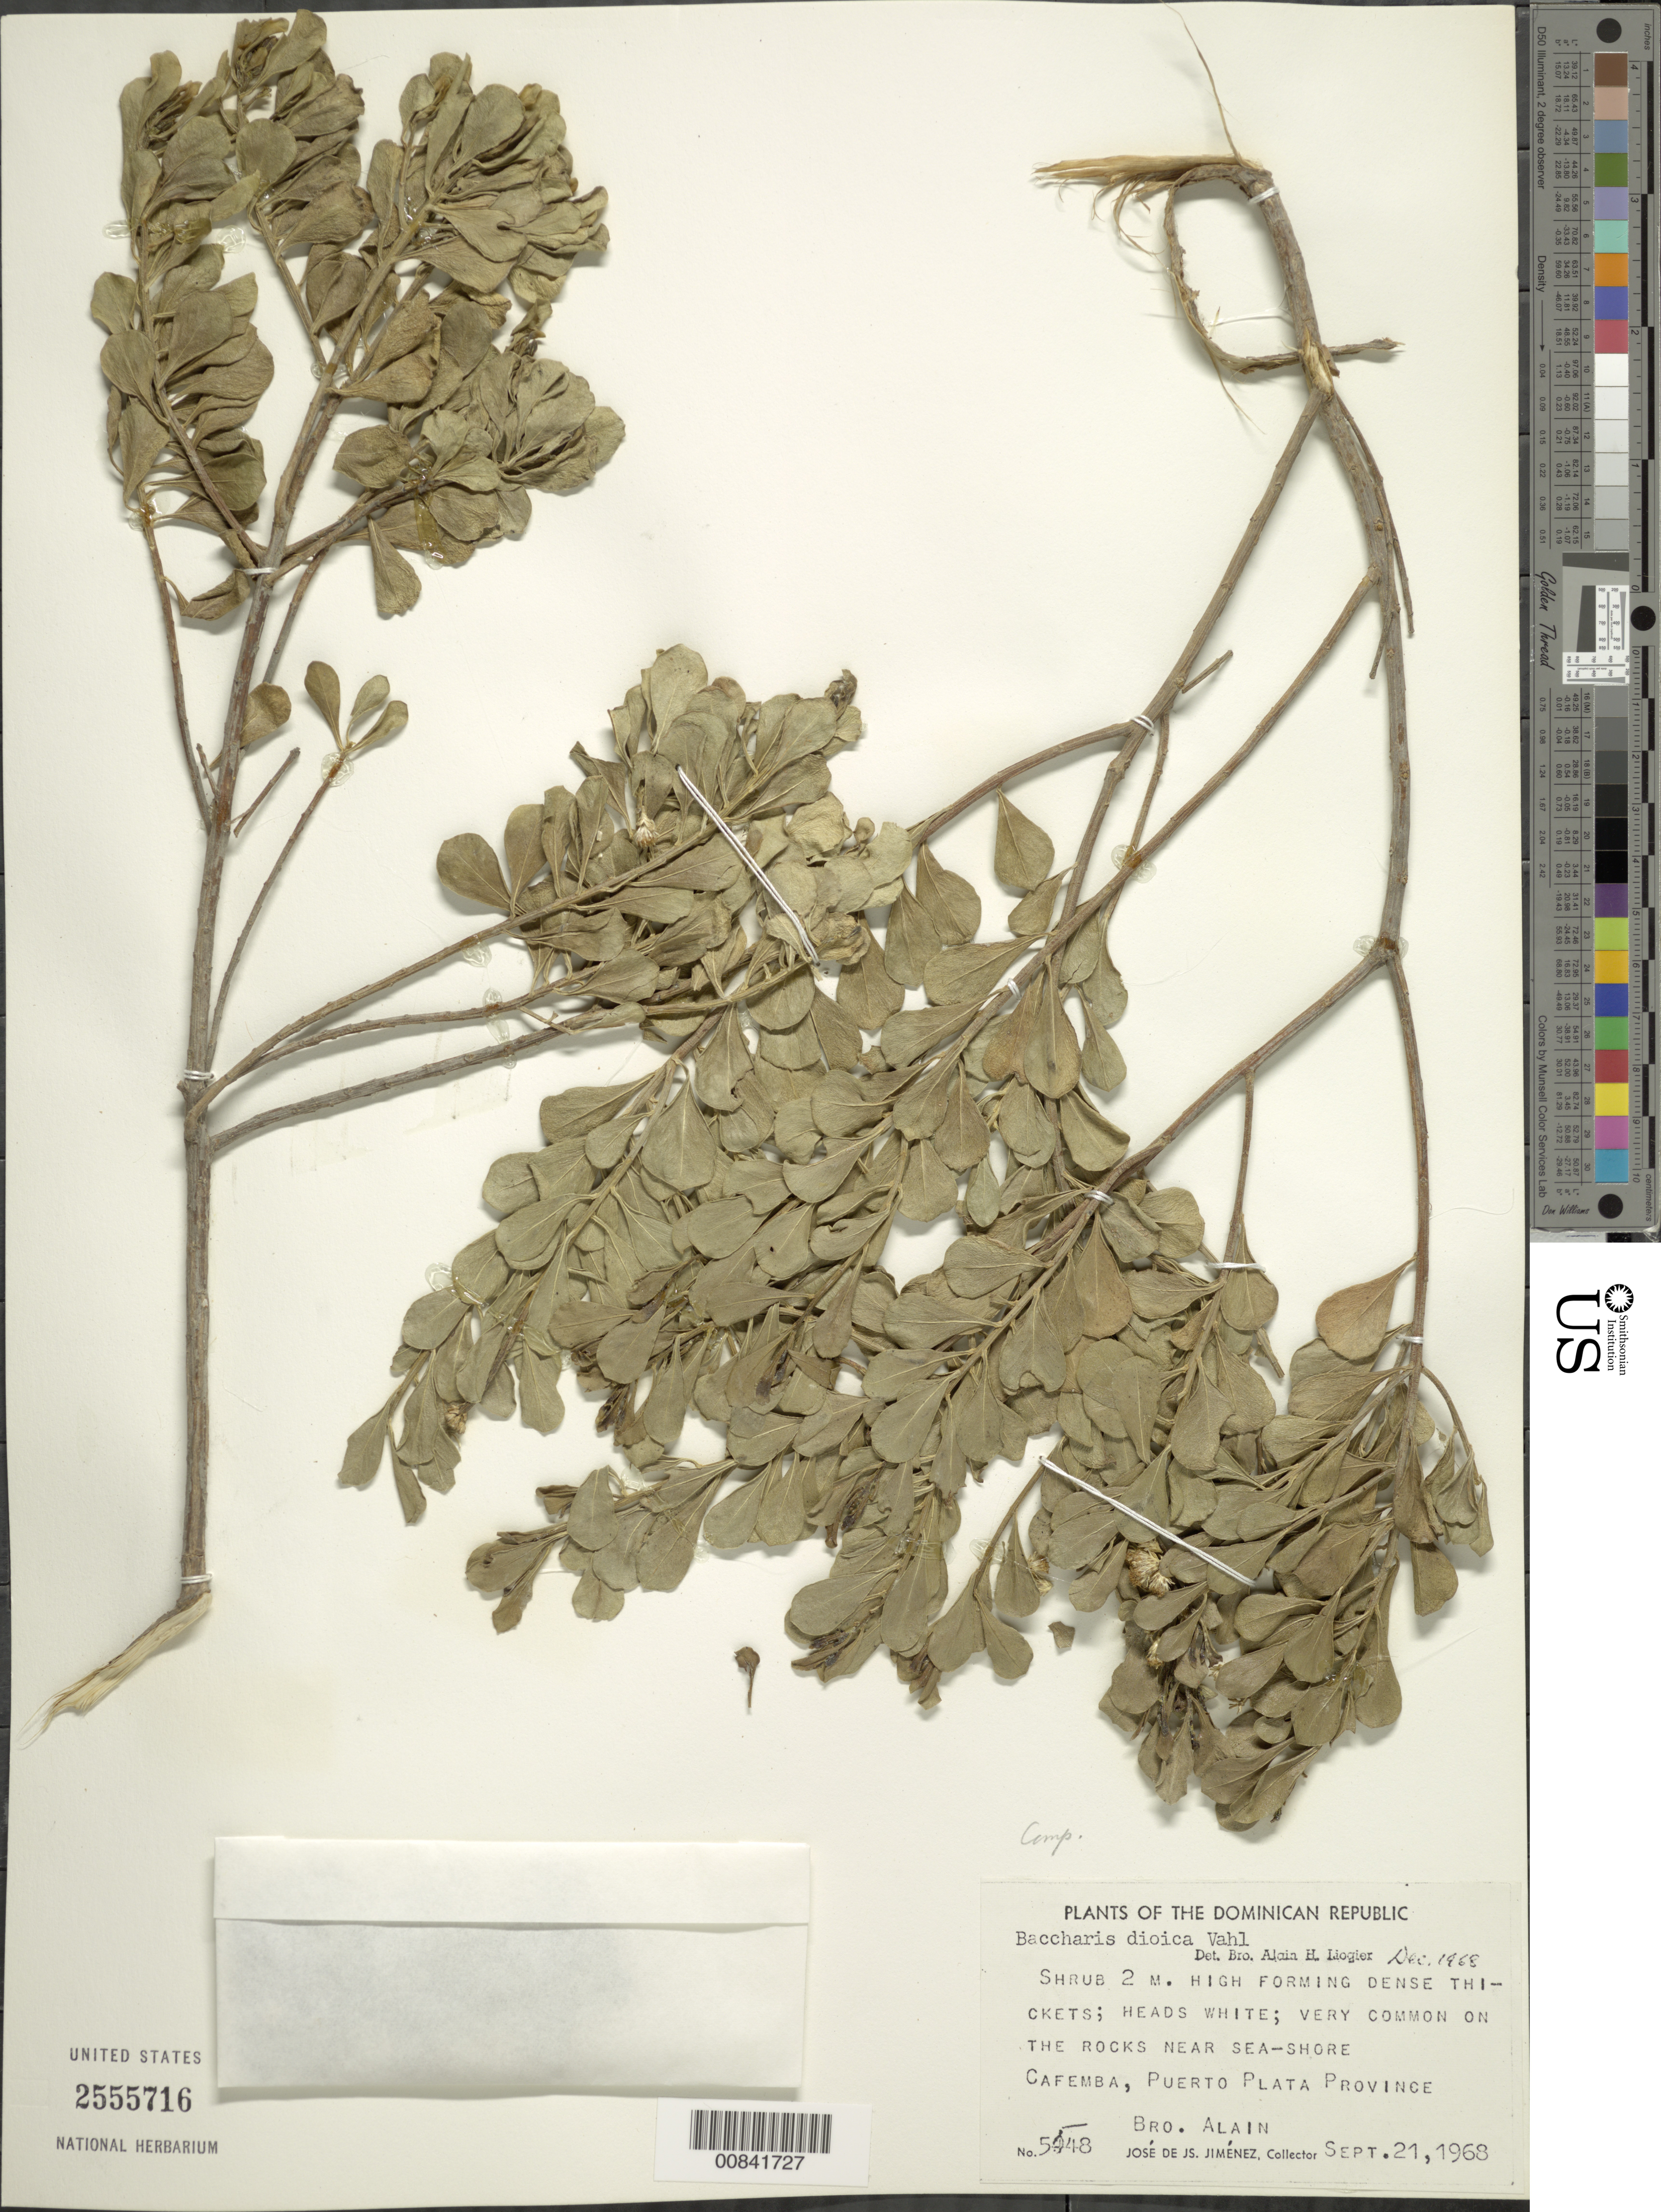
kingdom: Plantae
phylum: Tracheophyta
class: Magnoliopsida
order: Asterales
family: Asteraceae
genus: Baccharis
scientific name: Baccharis dioica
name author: Vahl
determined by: Liogier, Alain H.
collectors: J. J. Jiménez Almonte & A. H. Liogier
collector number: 5548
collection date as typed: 21 Sep 1968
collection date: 1968-09-21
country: Dominican Republic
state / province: Puerto Plata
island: Hispaniola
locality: Cafemba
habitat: On the rocks near sea-shore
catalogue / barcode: US 2555716